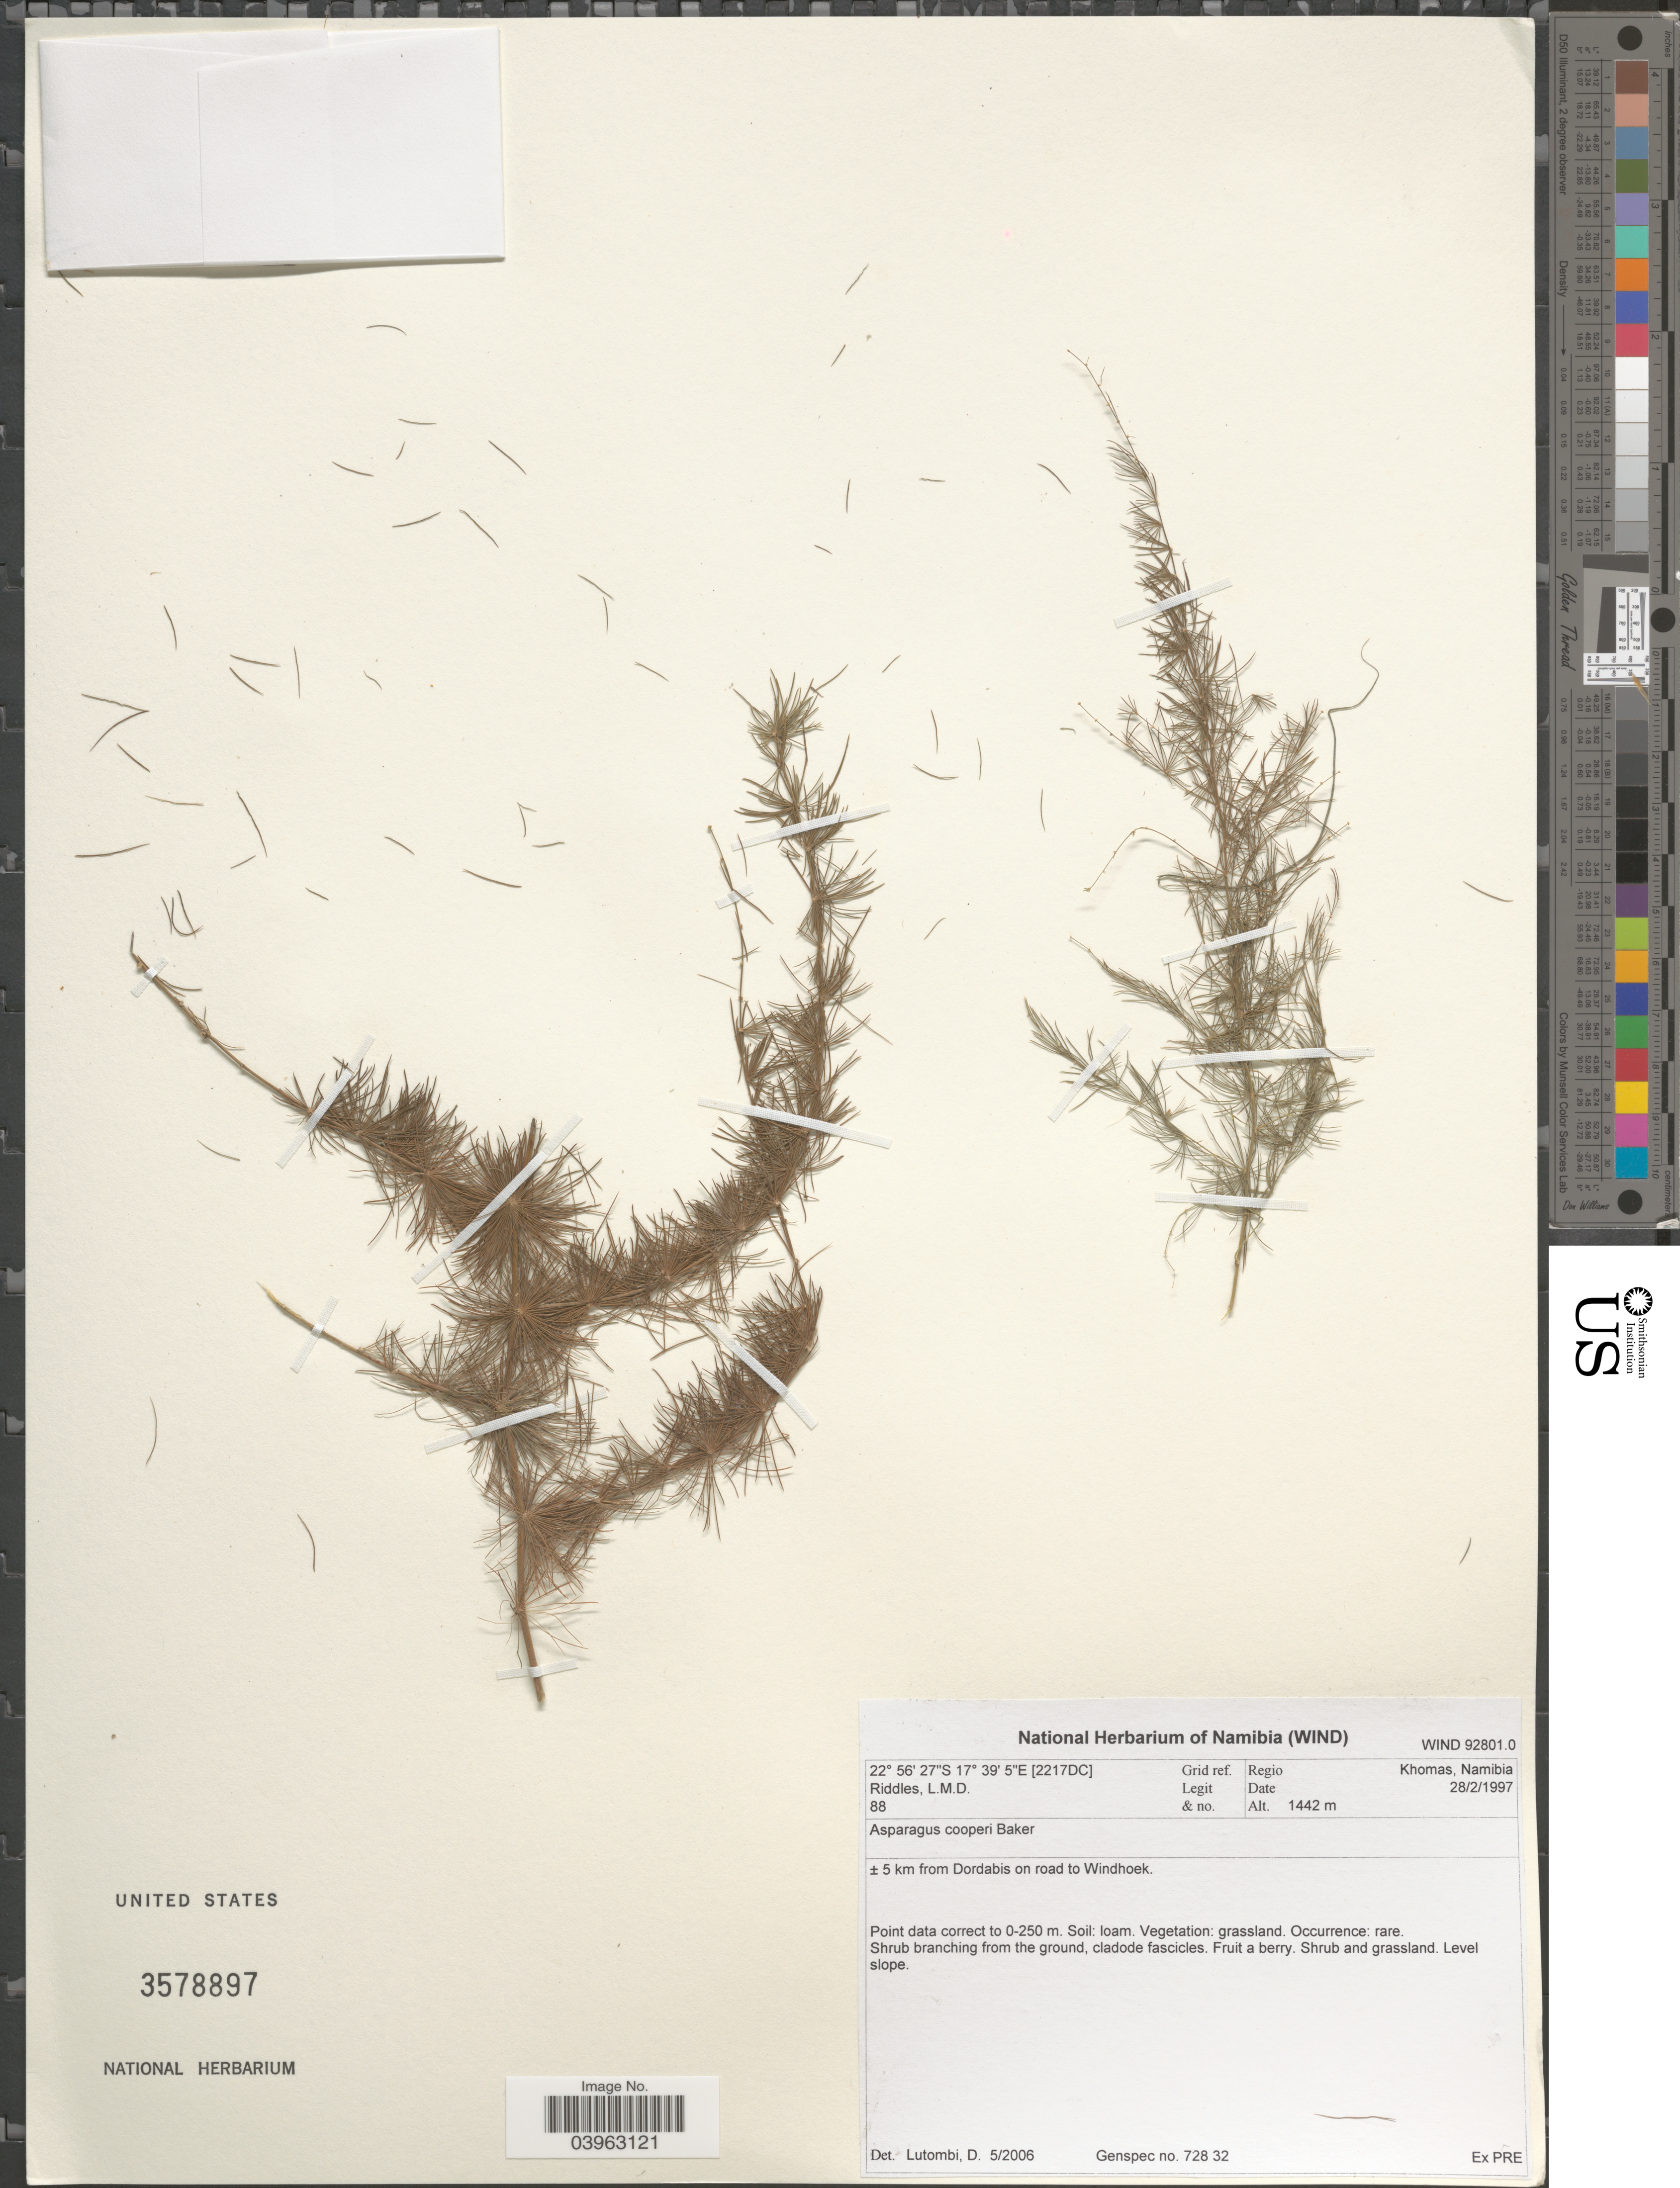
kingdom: Plantae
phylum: Tracheophyta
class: Liliopsida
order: Asparagales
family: Asparagaceae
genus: Asparagus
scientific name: Asparagus cooperi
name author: Baker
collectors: L. Riddles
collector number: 88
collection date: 1997-02-28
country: Namibia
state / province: Khomas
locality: Grid ref. [2217DC]. Regio Khomas. ± 5 km from Dordabis on road to Windhoek.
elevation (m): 1442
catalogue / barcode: US 3578897